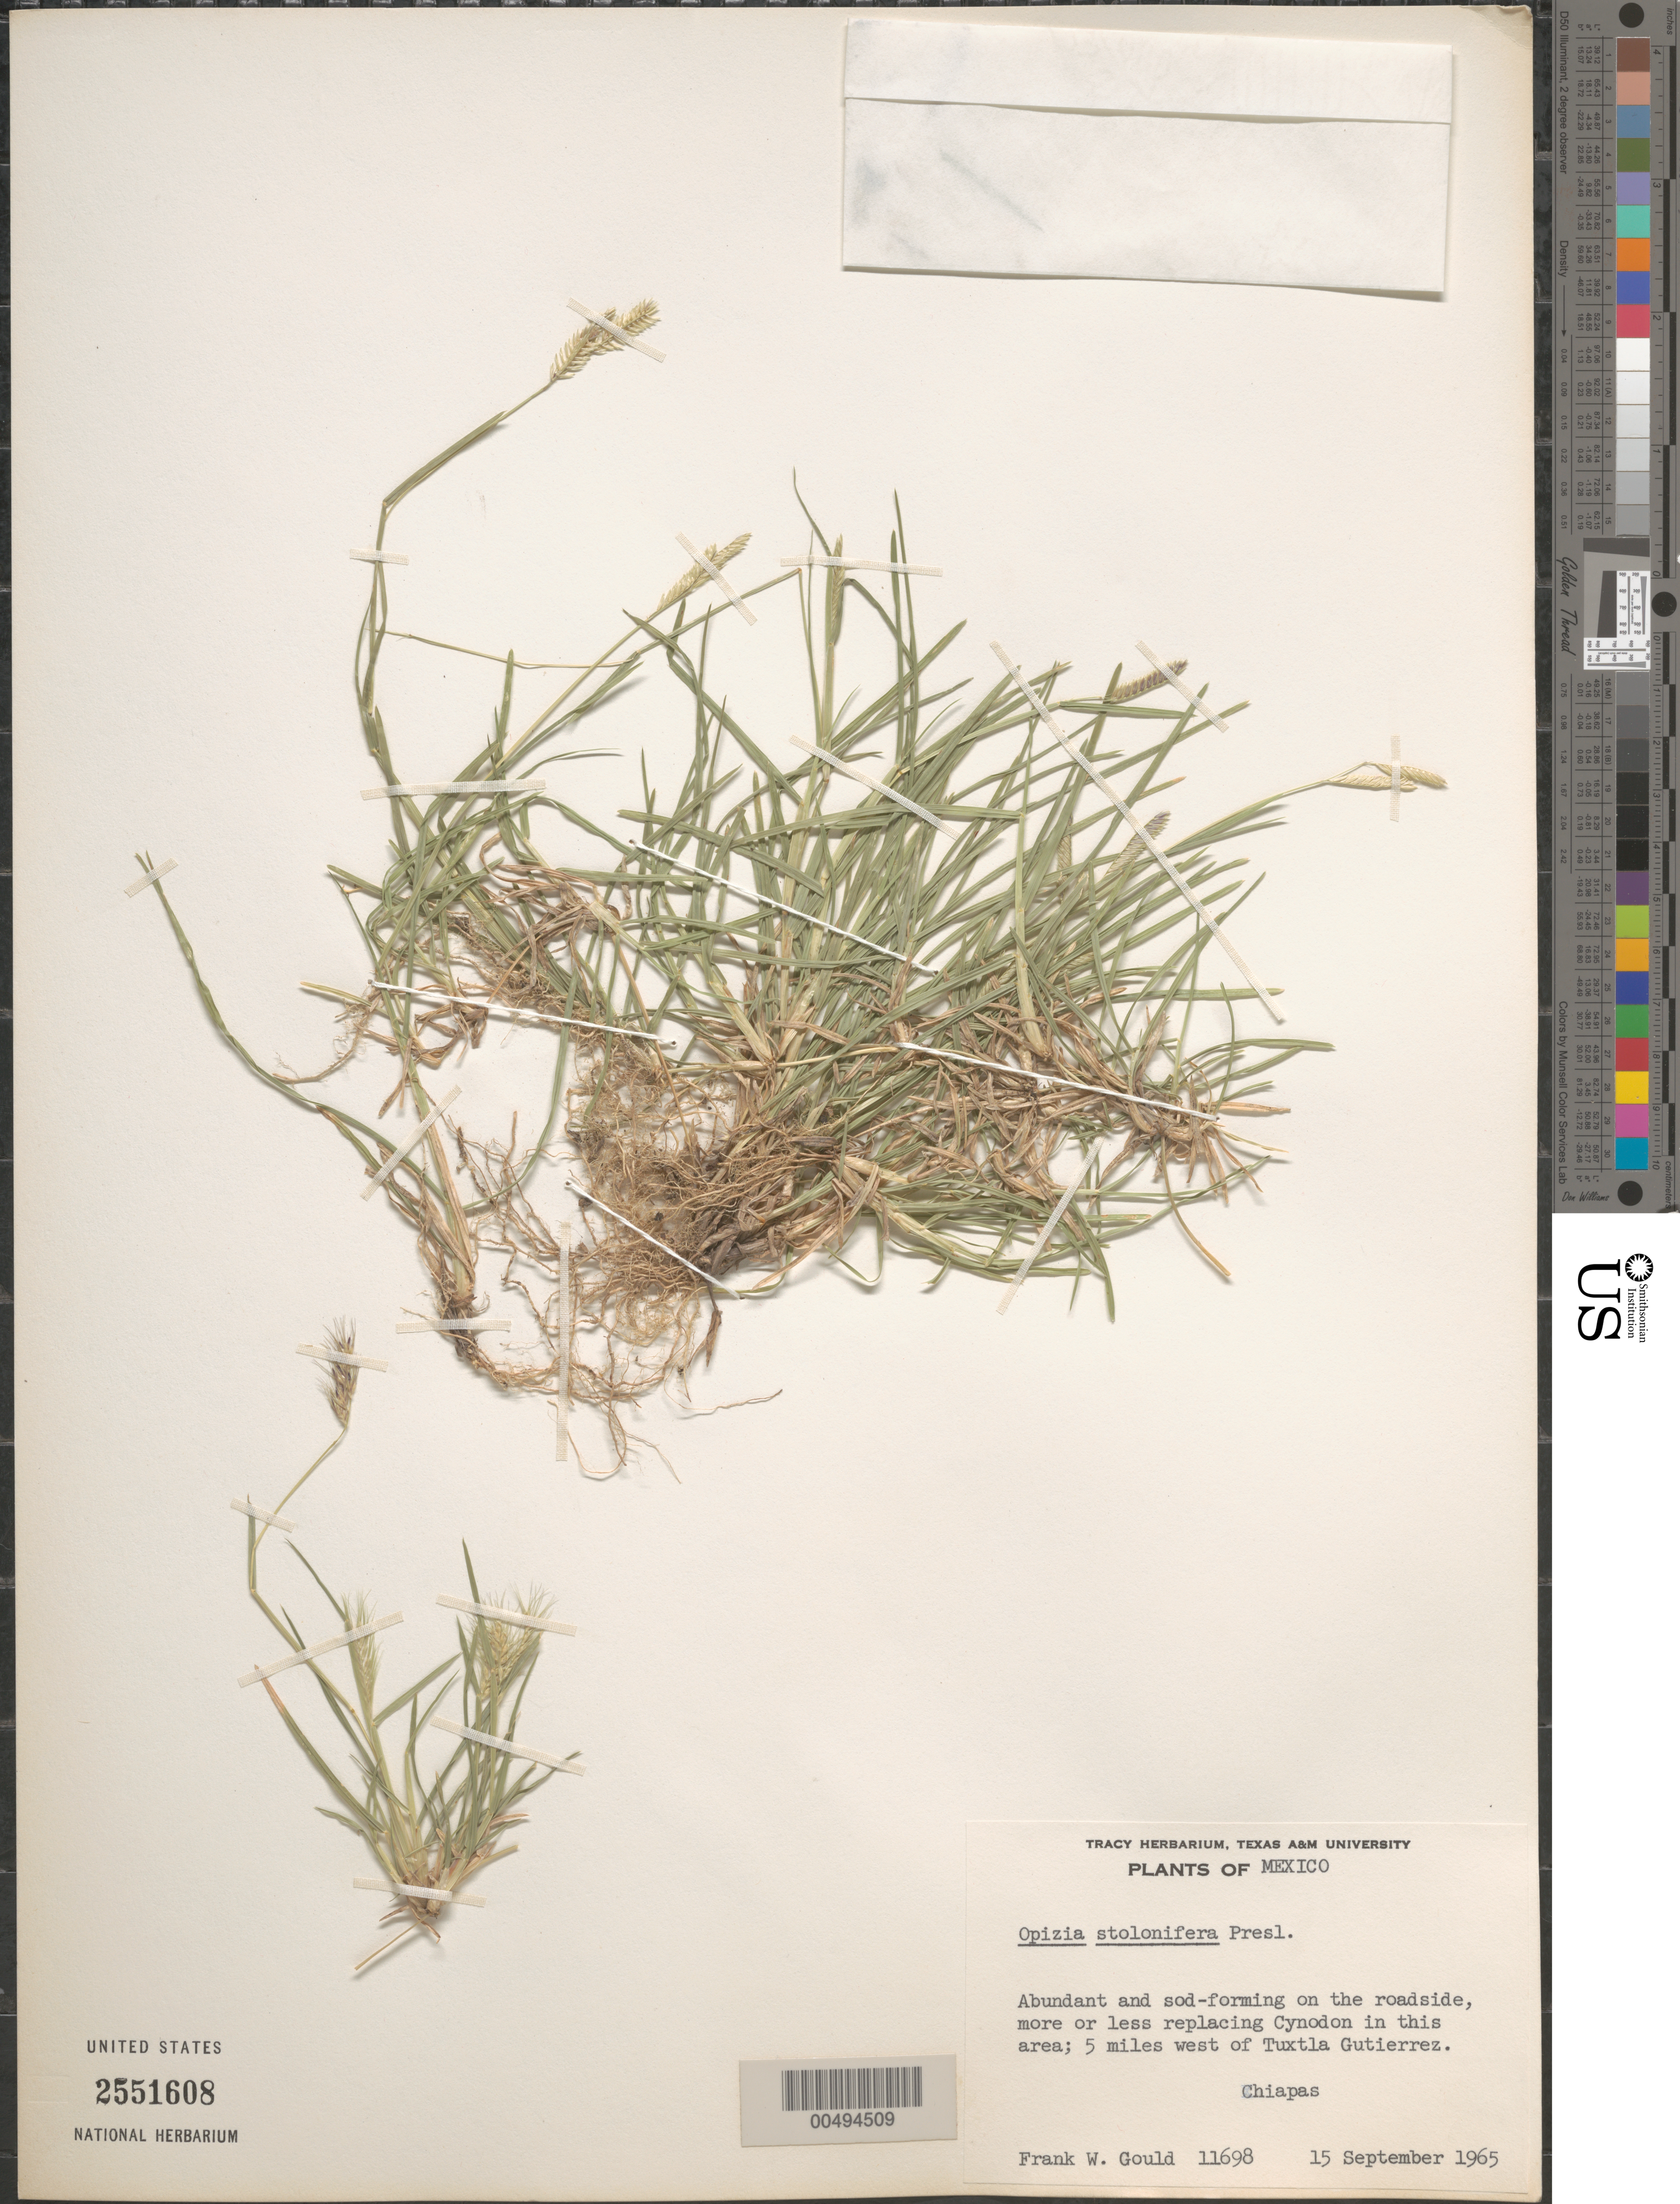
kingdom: Plantae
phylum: Tracheophyta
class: Liliopsida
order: Poales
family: Poaceae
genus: Opizia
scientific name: Opizia stolonifera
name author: J. Presl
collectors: F. W. Gould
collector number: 11698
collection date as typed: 15 Sep 1965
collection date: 1965-09-15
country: Mexico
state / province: Chiapas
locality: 5 mi W of Tuxtla Gutierrez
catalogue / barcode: US 2550618